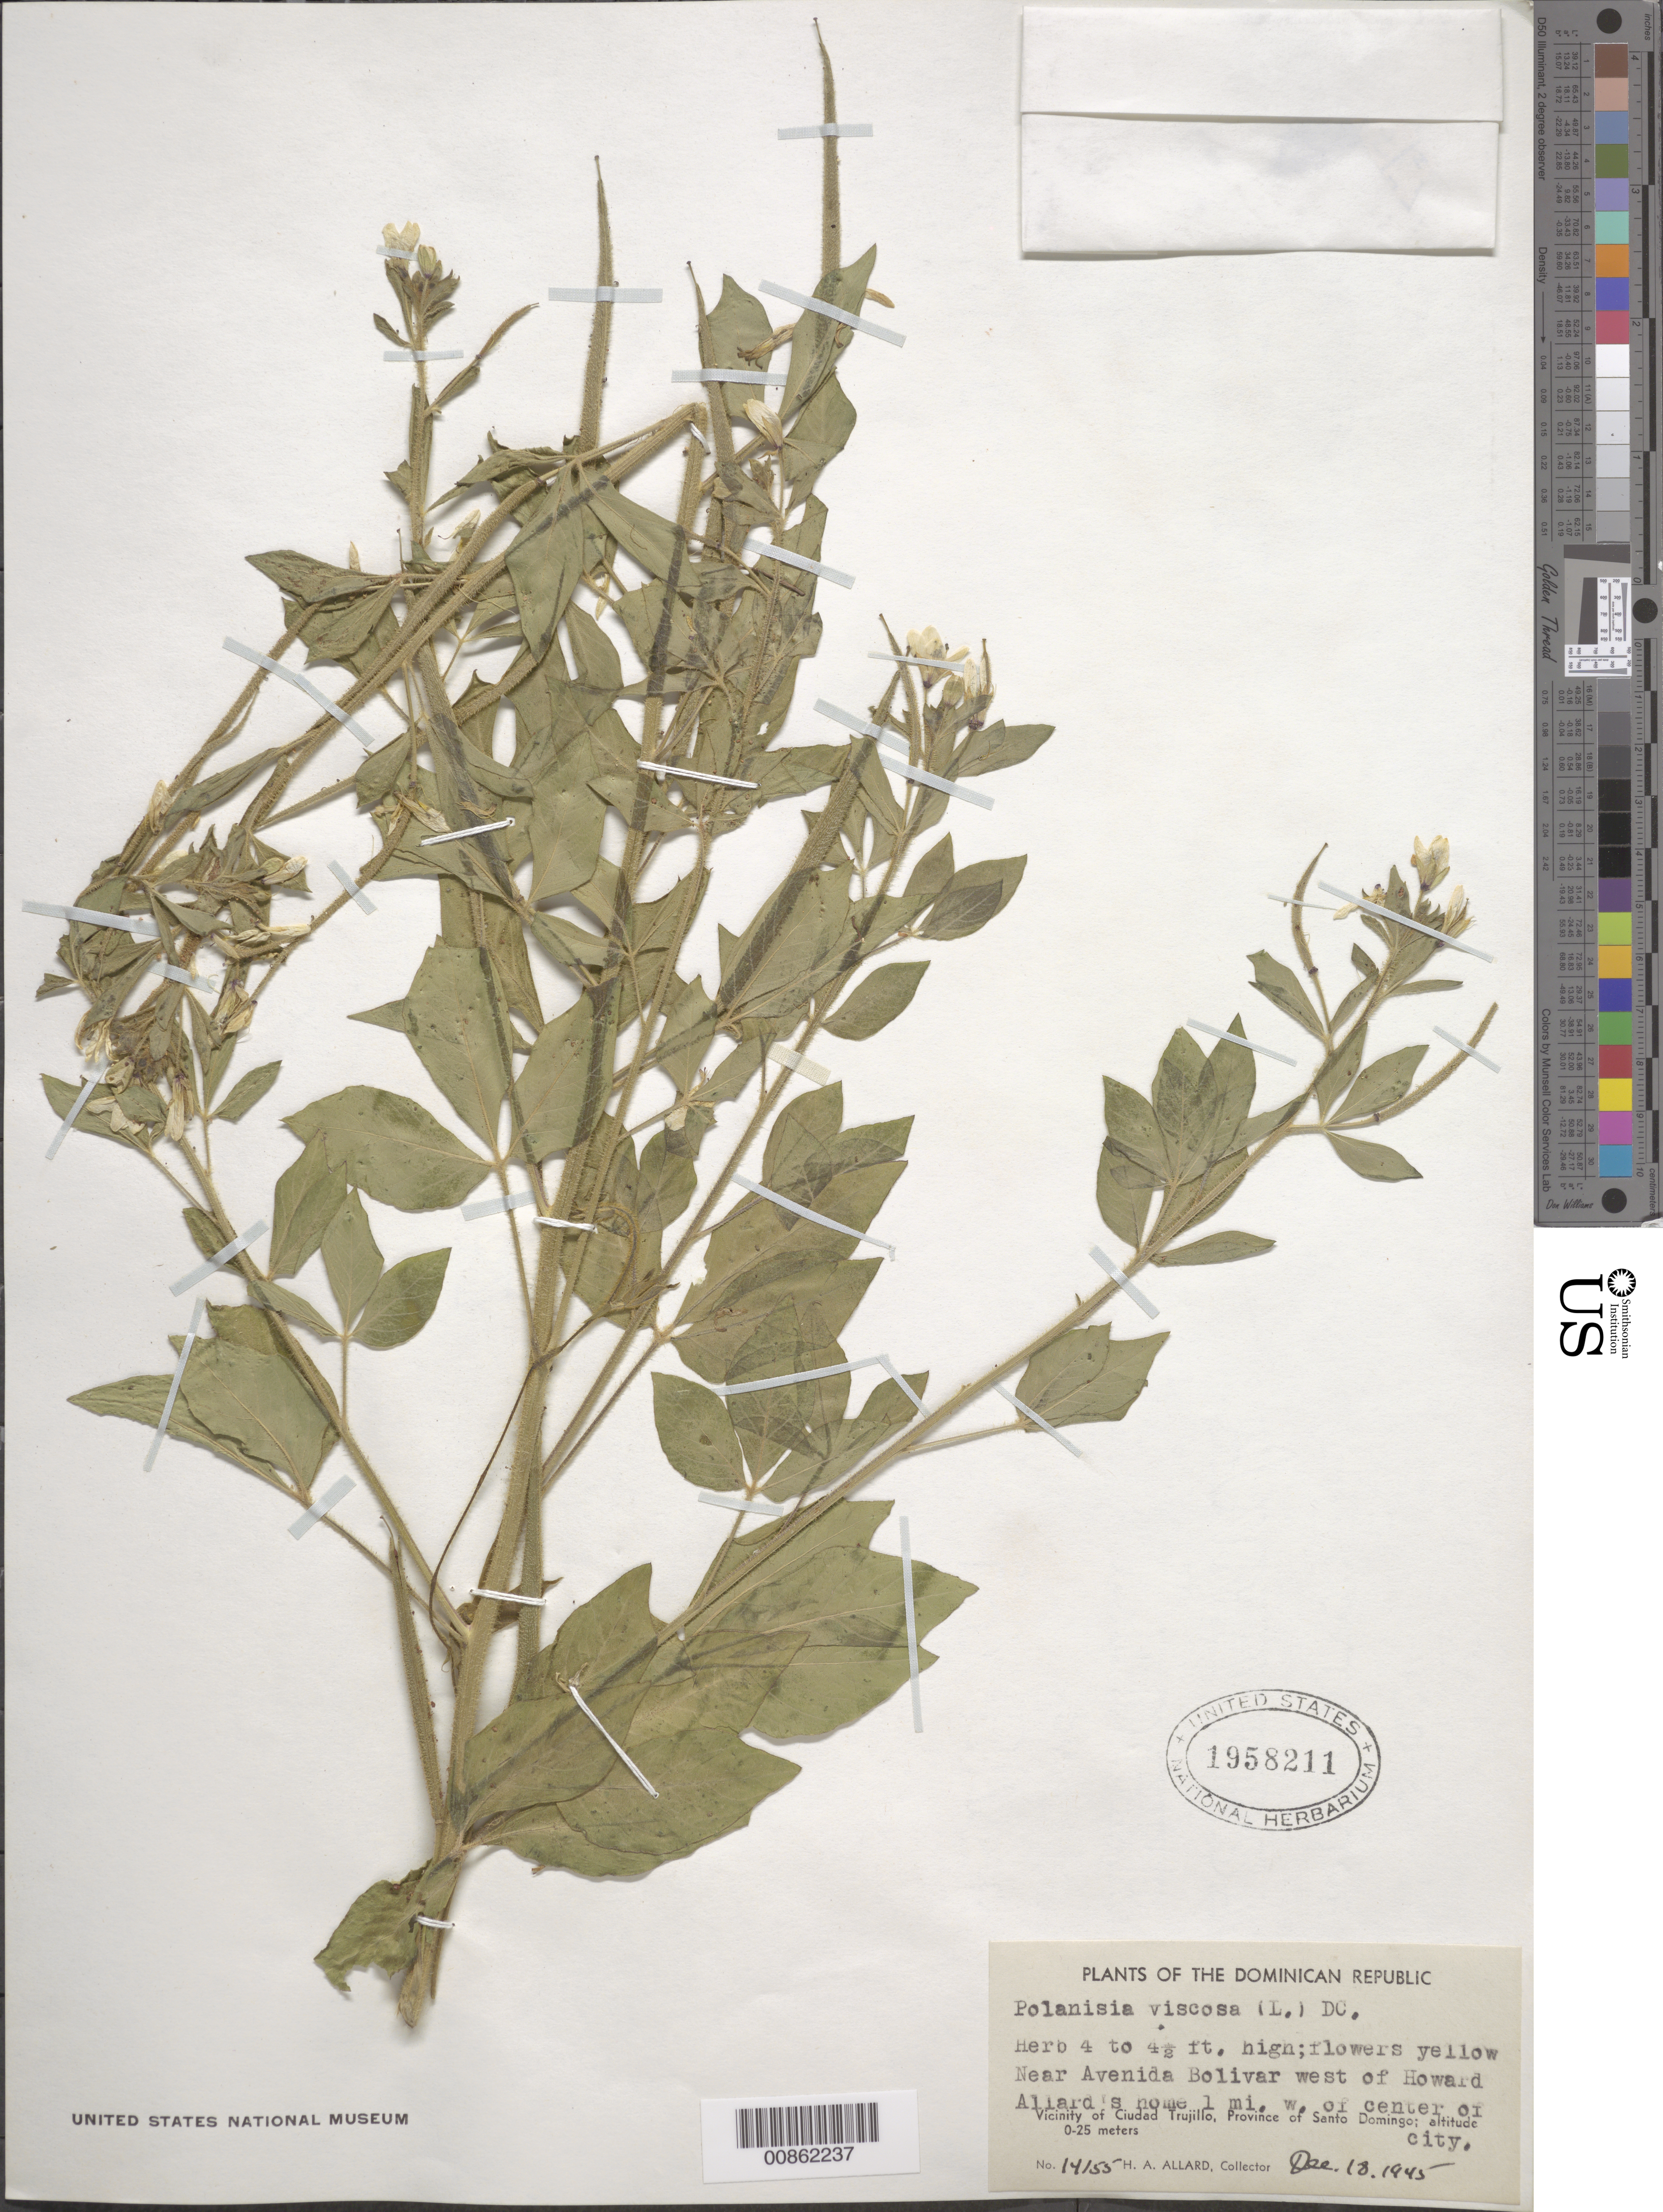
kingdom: Plantae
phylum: Tracheophyta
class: Magnoliopsida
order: Brassicales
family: Cleomaceae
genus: Arivela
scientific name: Arivela viscosa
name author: (L.) Raf.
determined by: Strong, M. T., (US), Smithsonian Institution - National Museum of Natural History (UNITED STATES)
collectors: H. A. Allard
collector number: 14155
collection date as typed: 18 Dec 1945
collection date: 1945-12-18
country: Dominican Republic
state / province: Distrito Nacional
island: Hispaniola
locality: Vicinity of Ciudad Trujillo, Province of Santo Domingo (obsolete). Near Avenida Bolivar west of Howard Allard's home, 1 mi. W of center of city.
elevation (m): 0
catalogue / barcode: US 1958211